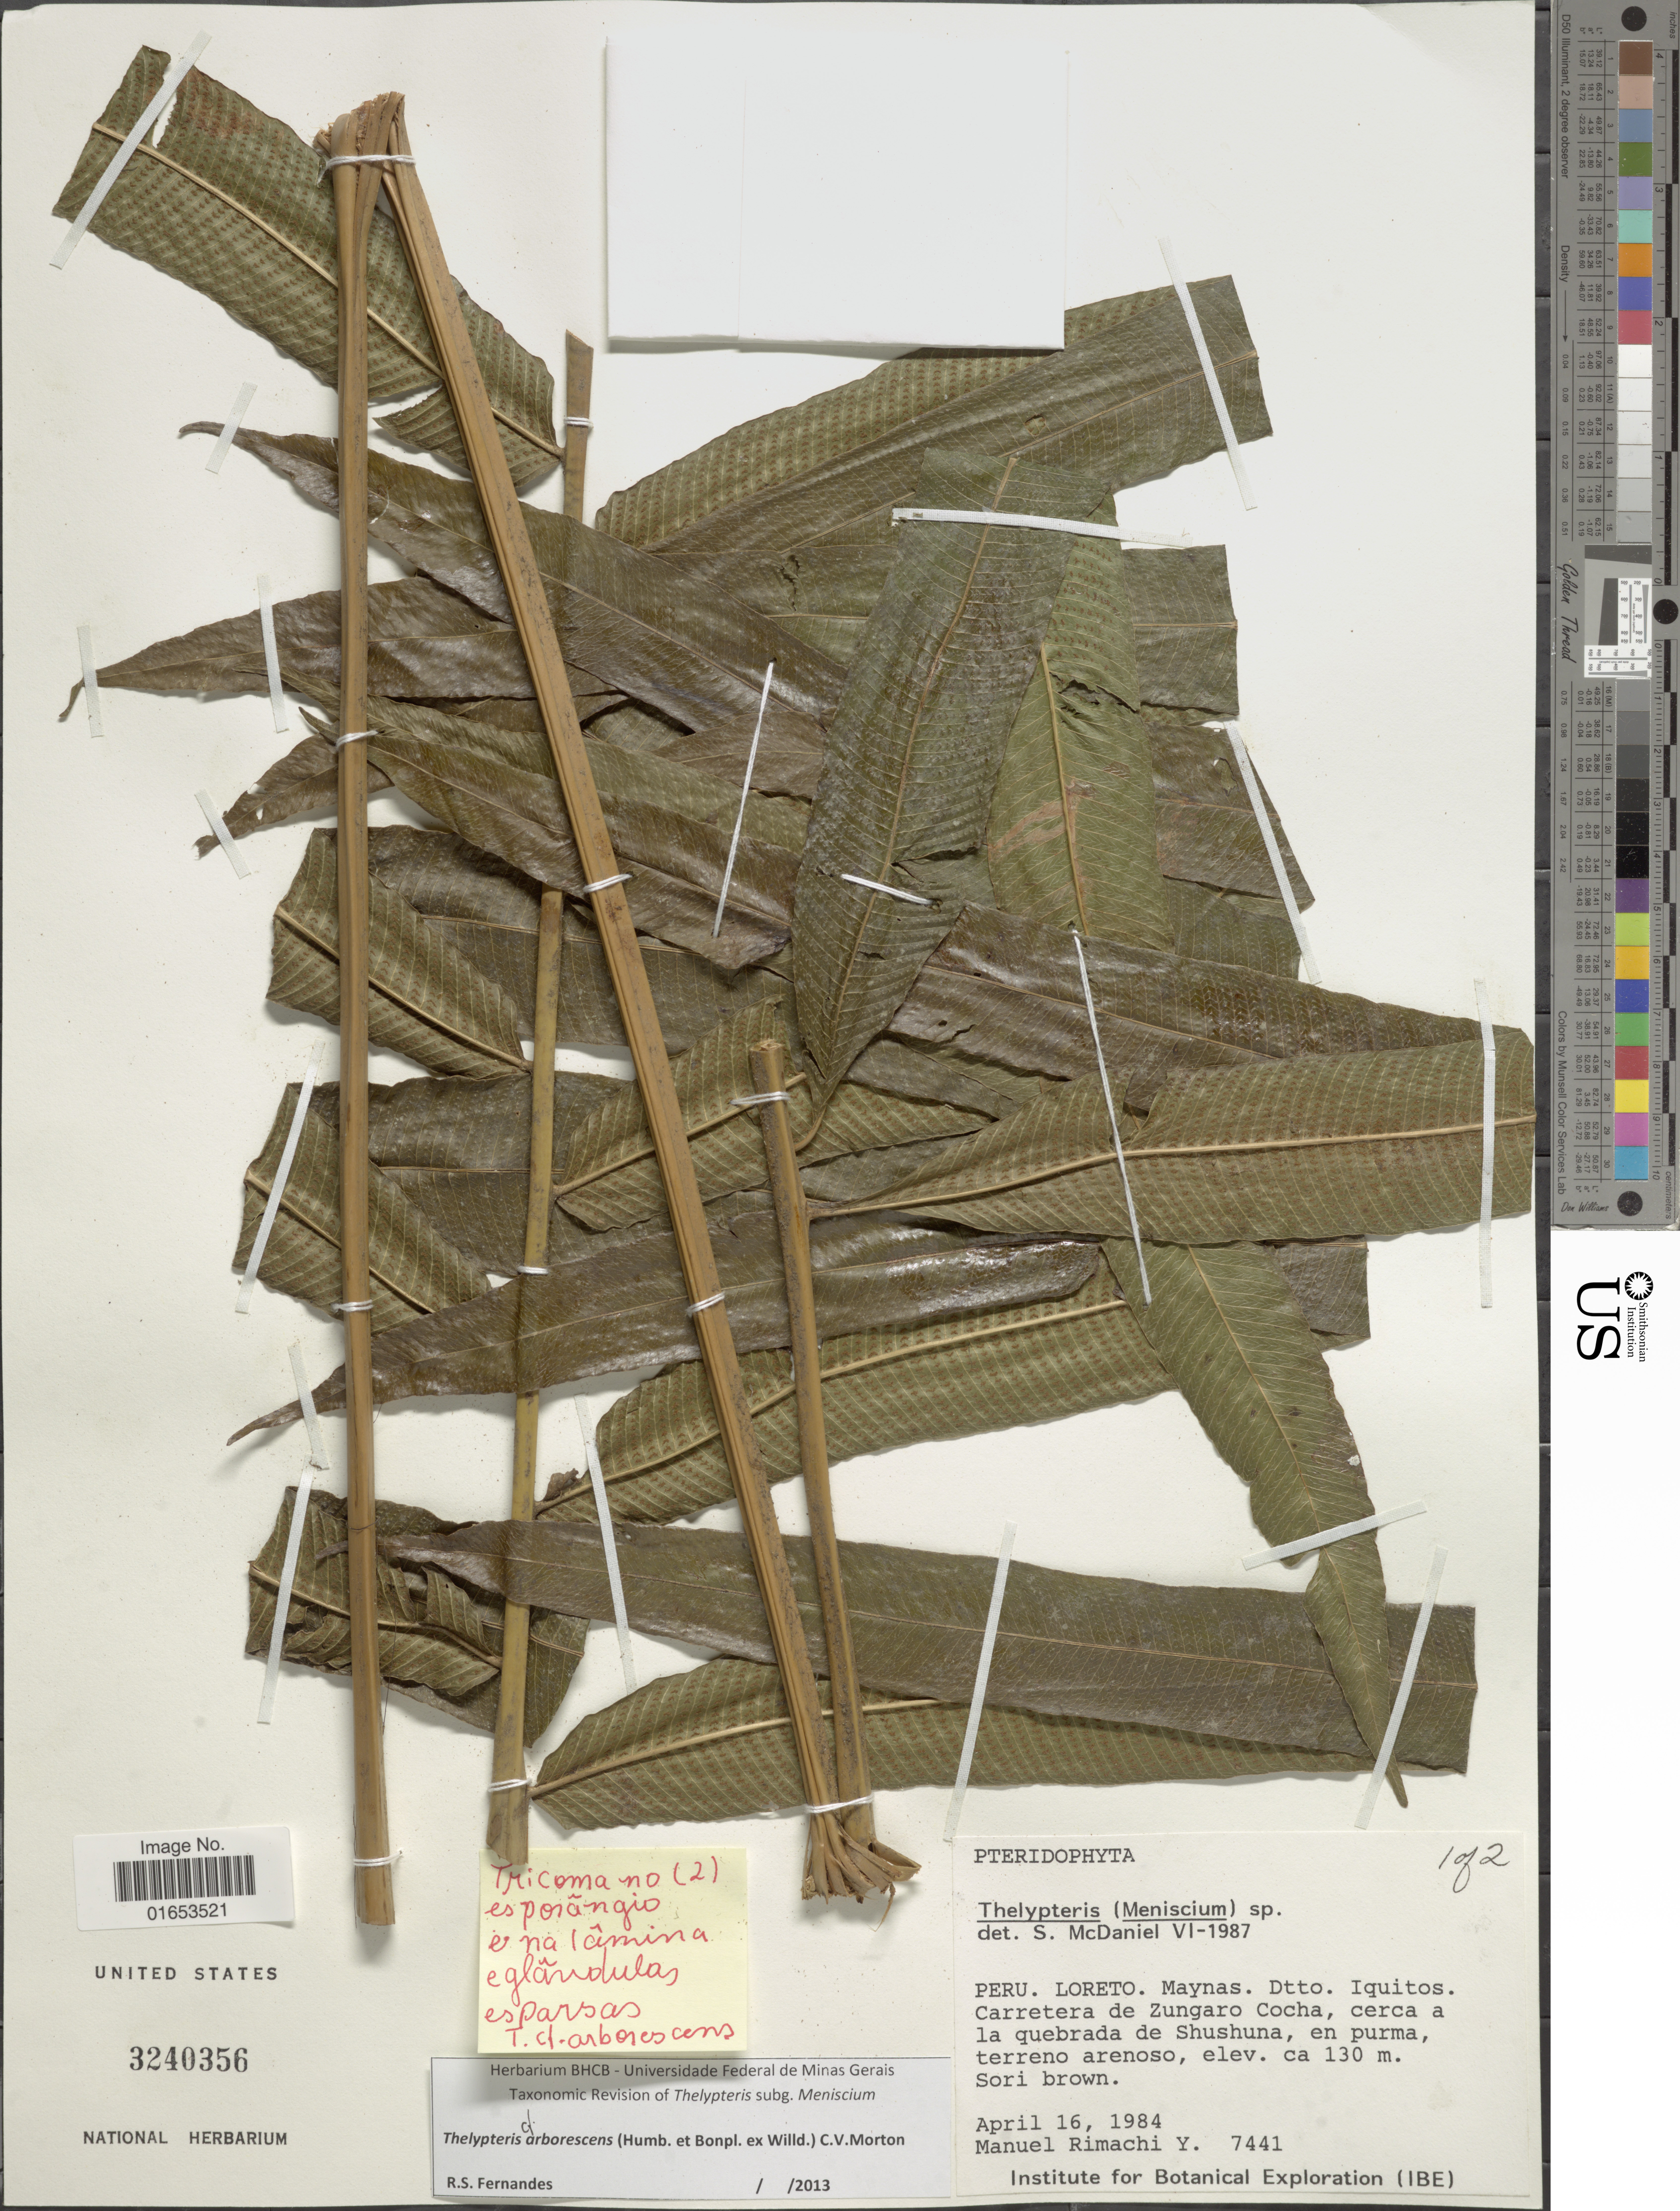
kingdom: Plantae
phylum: Tracheophyta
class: Polypodiopsida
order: Polypodiales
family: Thelypteridaceae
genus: Meniscium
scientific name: Meniscium arborescens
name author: Humb. & Bonpl. ex Willd.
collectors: M. Rimachi Y.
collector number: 7441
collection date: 1984-04-16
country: Peru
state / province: Loreto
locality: Maynas. Dtto. Iquitos. Carretera de Zungaro Cocha, cerca a la quebrada de Shushuna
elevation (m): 130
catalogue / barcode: US 3240356